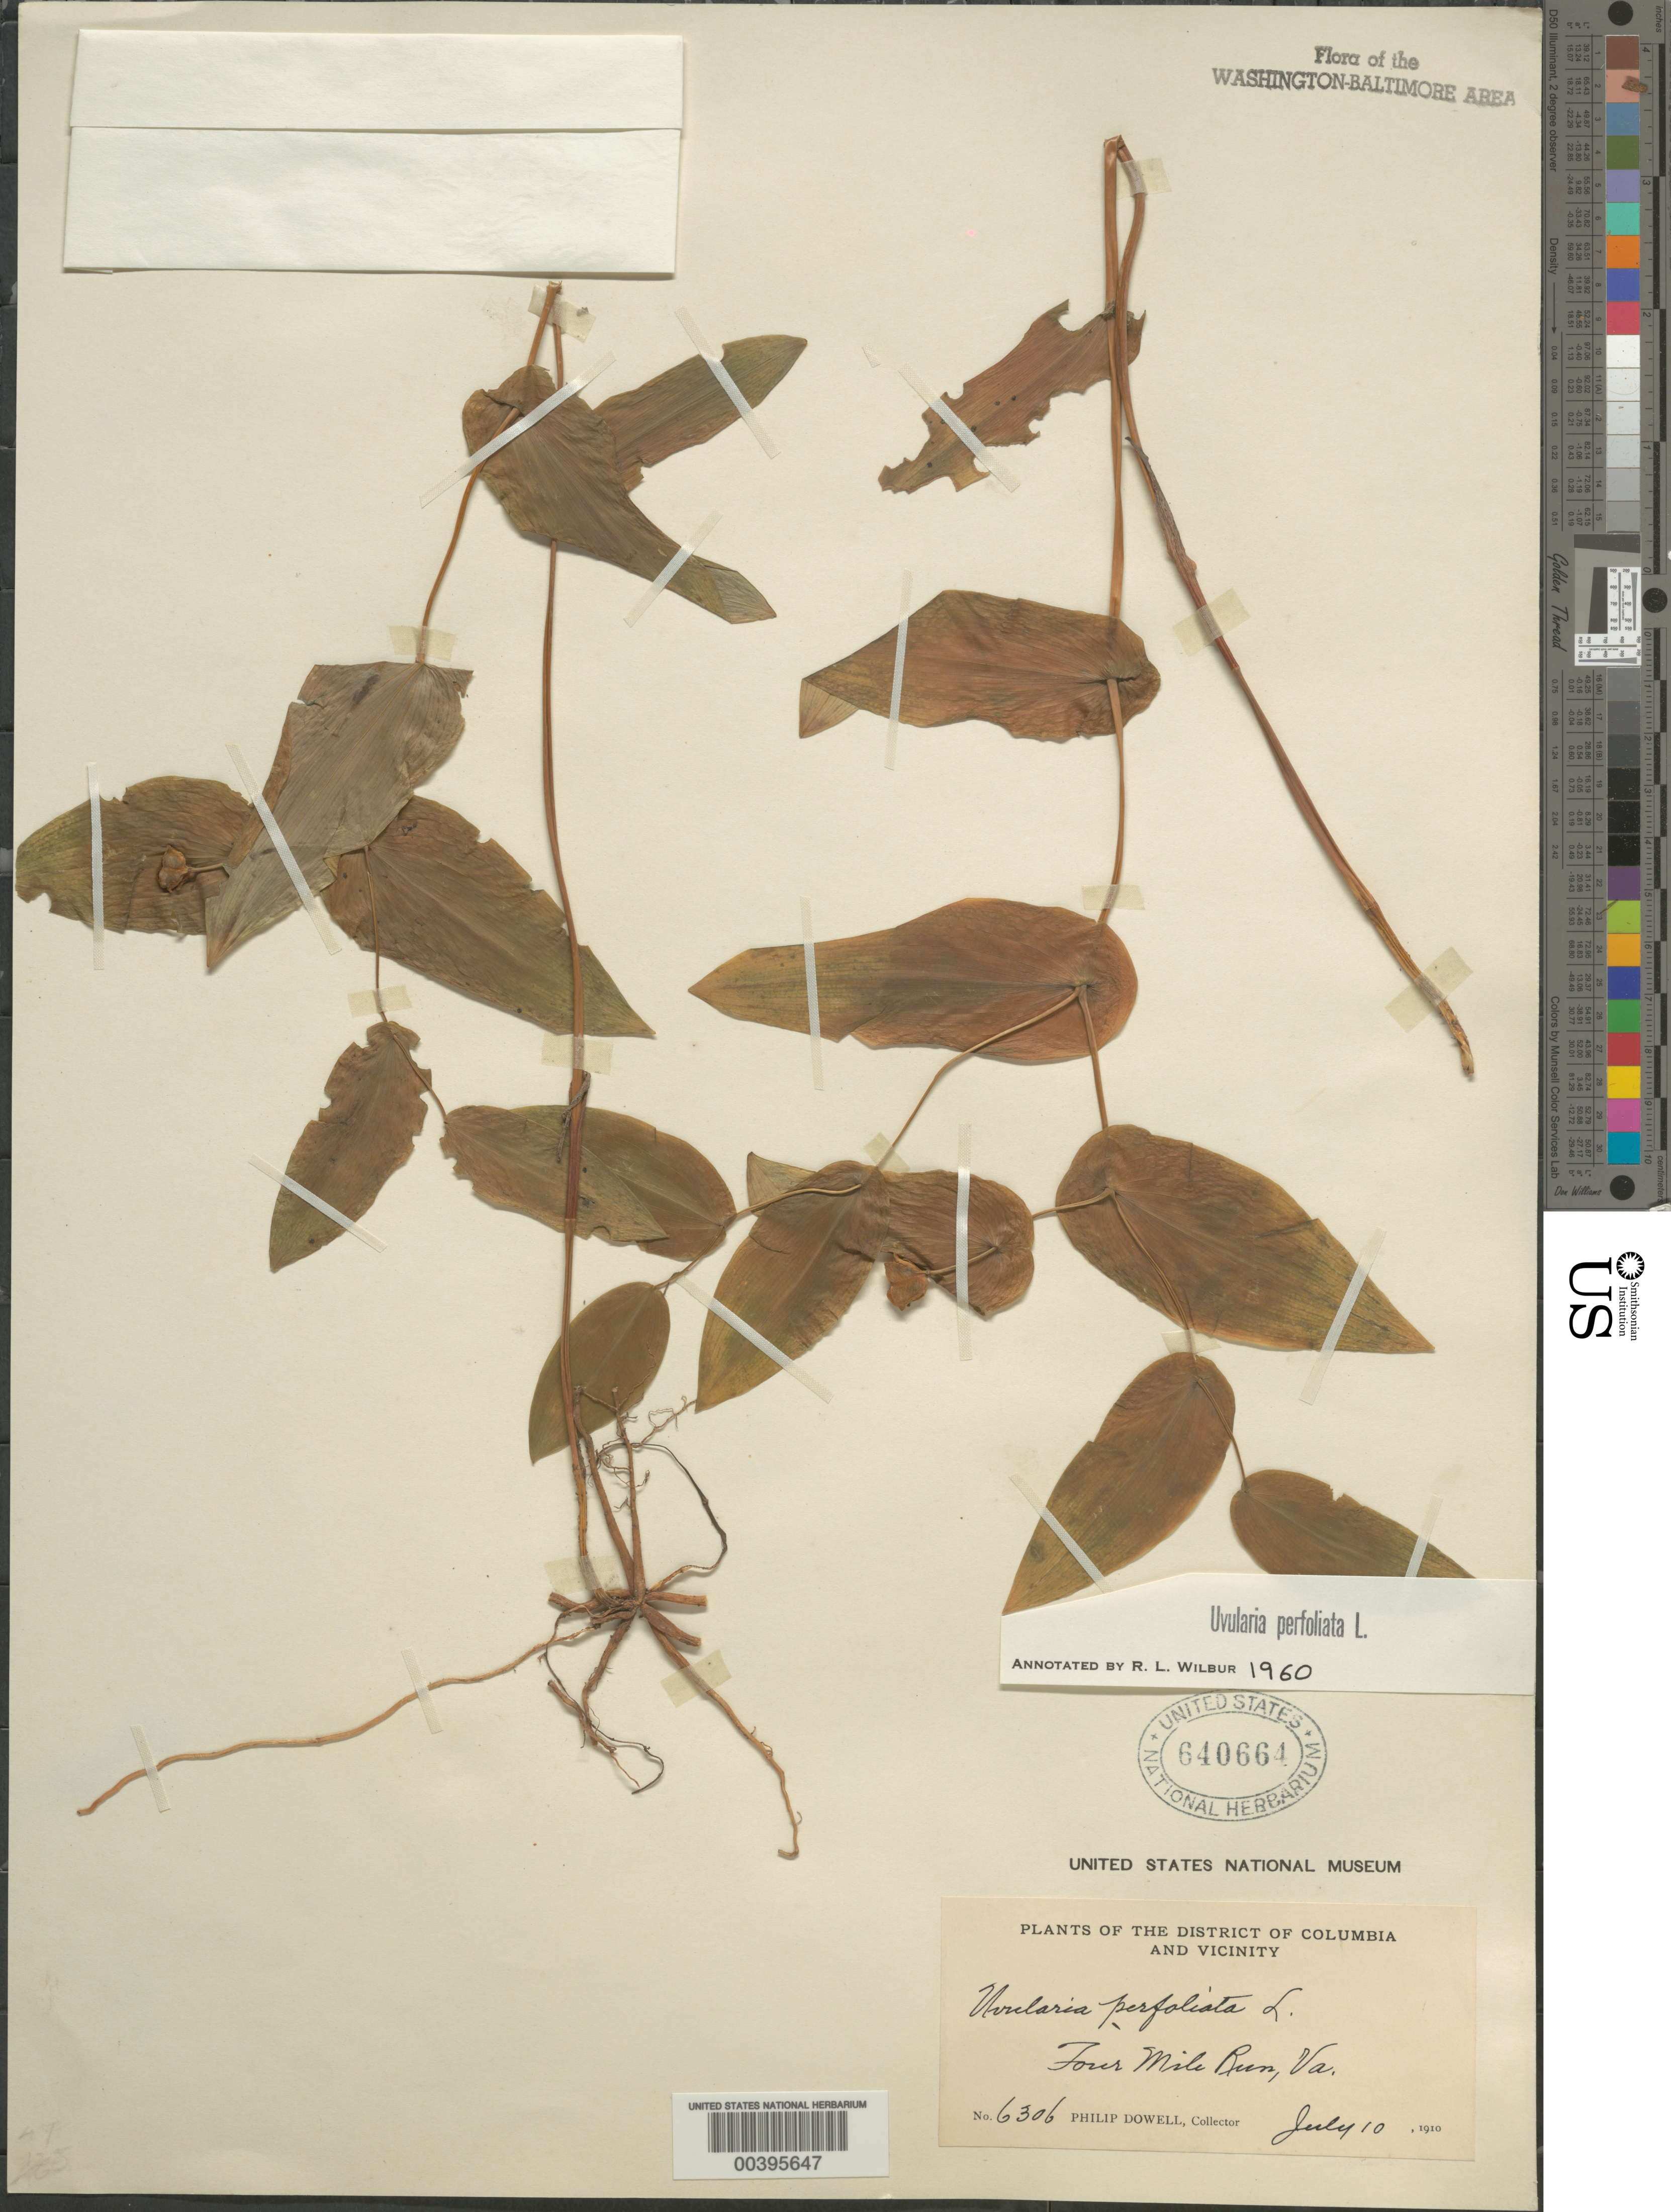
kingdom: Plantae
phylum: Tracheophyta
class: Liliopsida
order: Liliales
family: Colchicaceae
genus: Uvularia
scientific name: Uvularia perfoliata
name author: L.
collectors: P. Dowell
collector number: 6306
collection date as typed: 10 Jul 1910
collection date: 1910-07-10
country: United States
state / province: Virginia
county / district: Arlington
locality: Four Mile Run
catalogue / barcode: US 640664